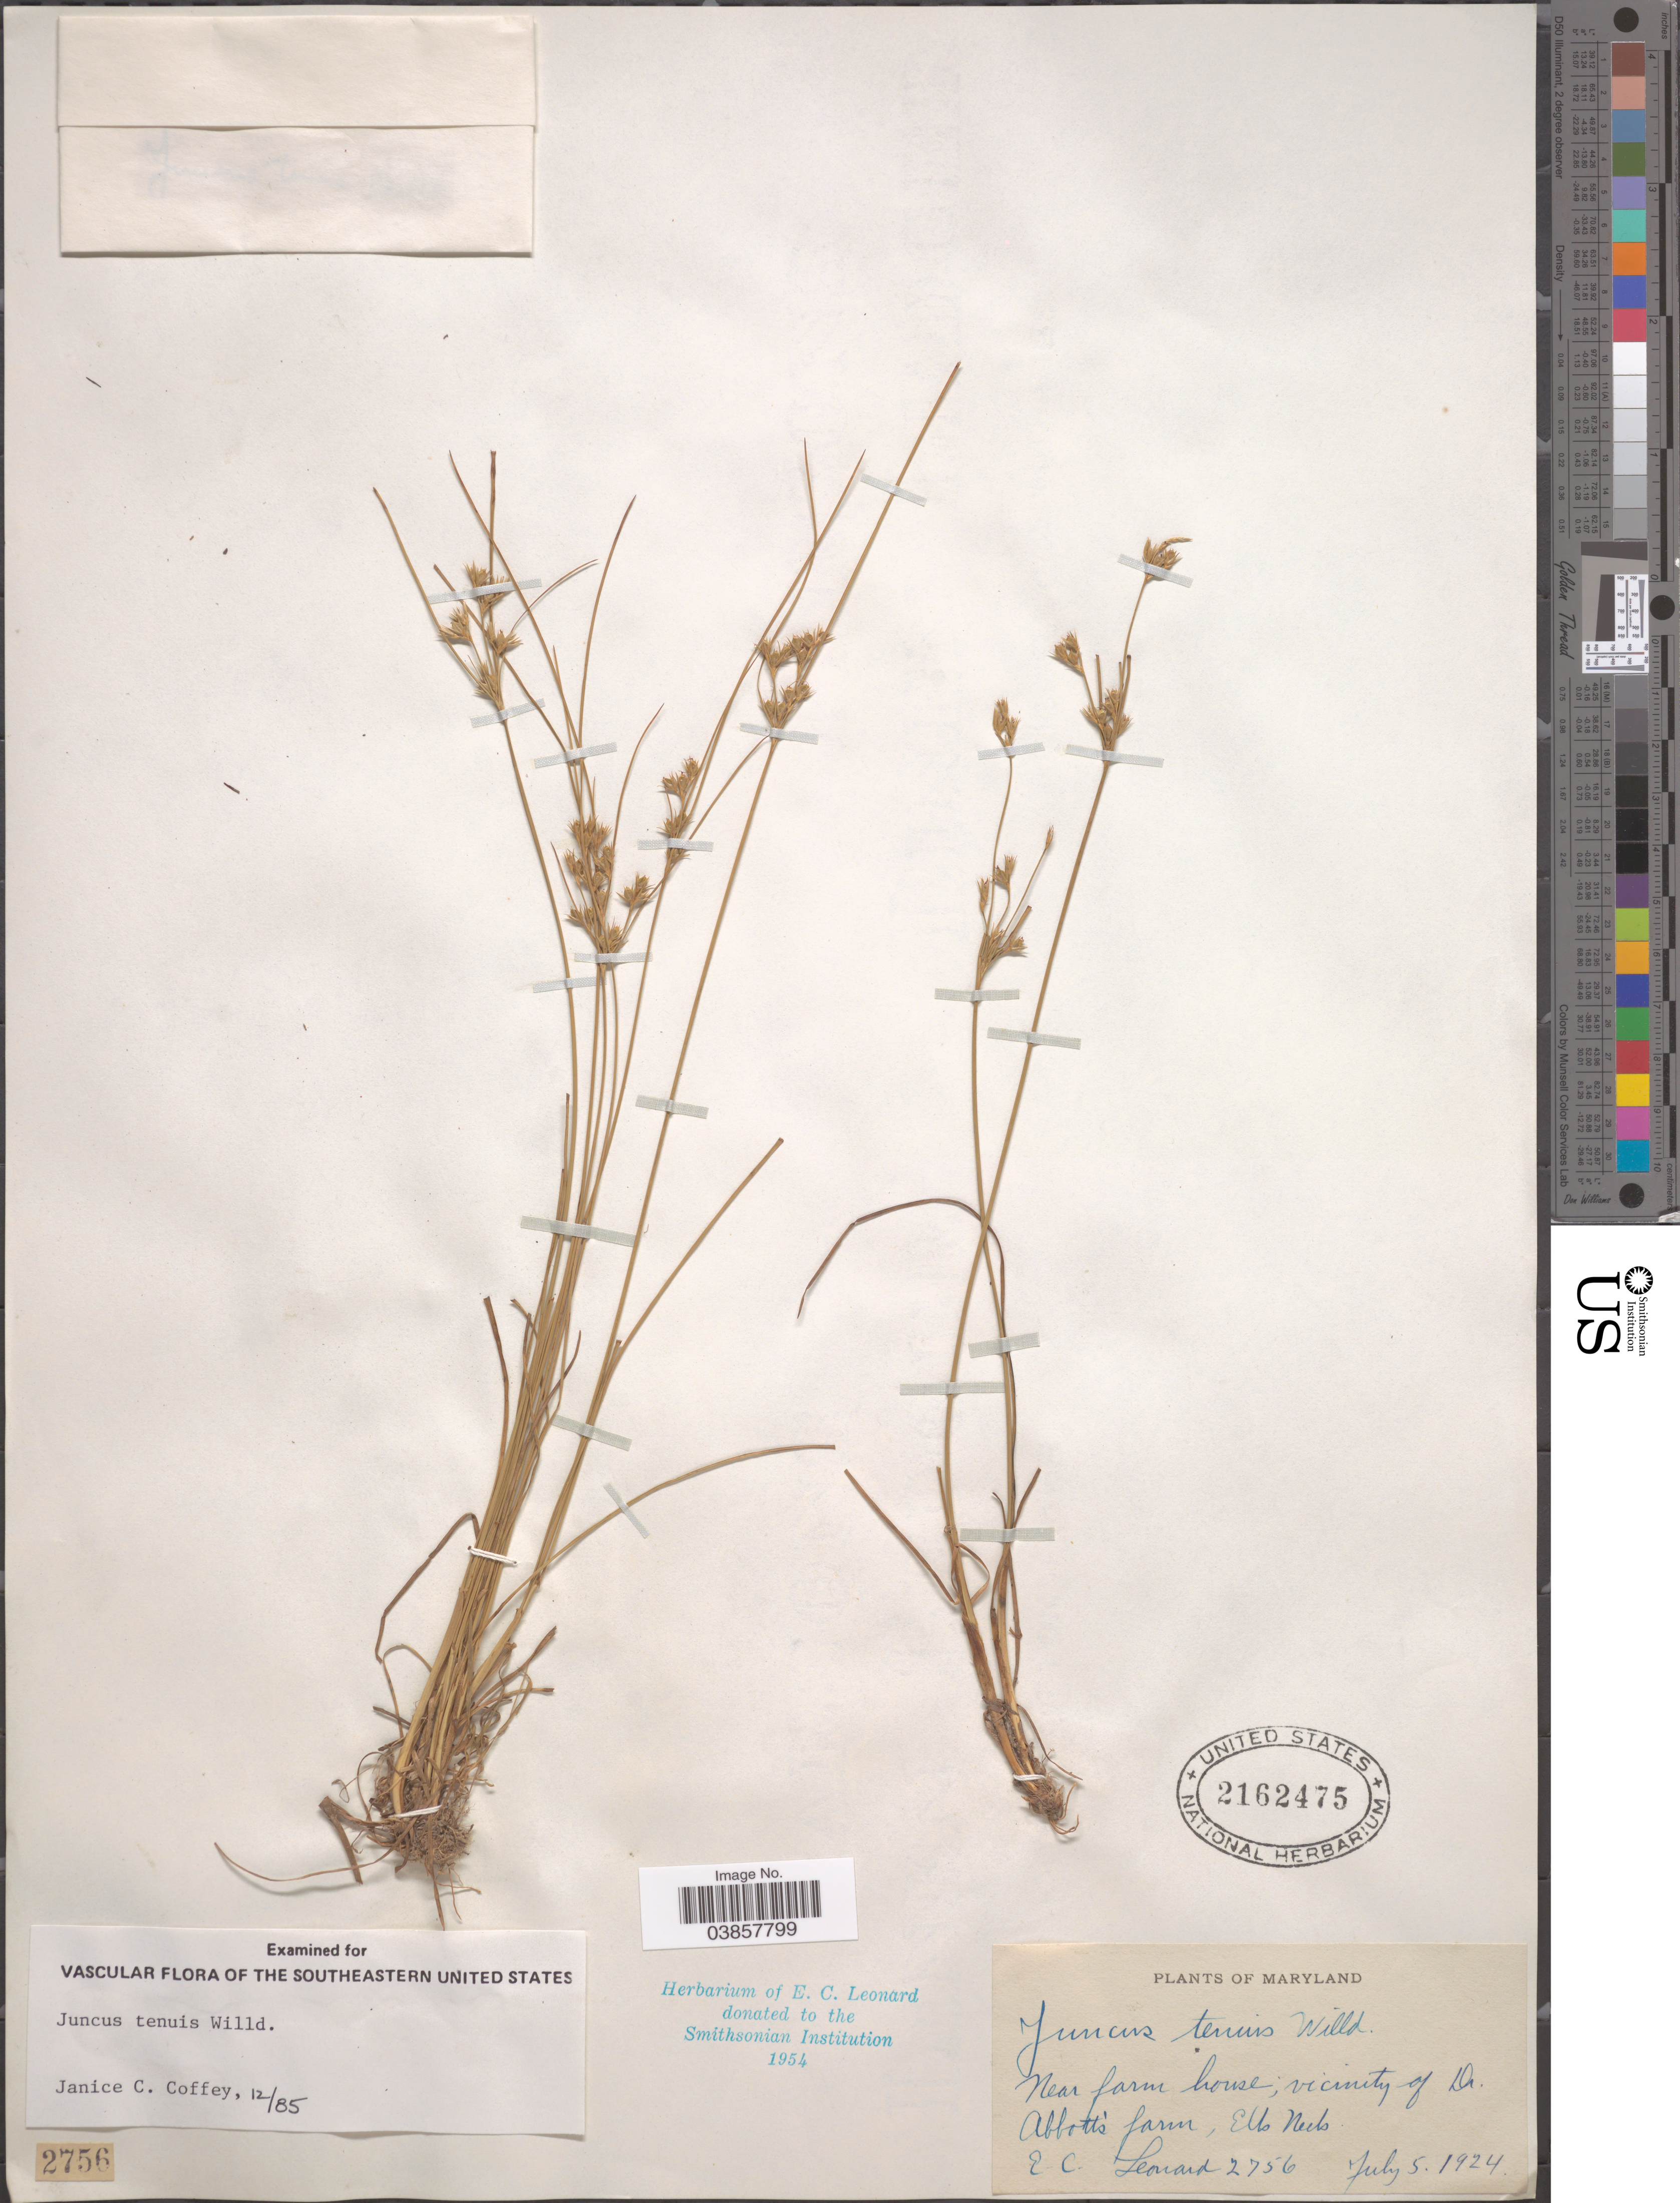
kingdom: Plantae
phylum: Tracheophyta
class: Liliopsida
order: Poales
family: Juncaceae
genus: Juncus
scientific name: Juncus tenuis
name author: Willd.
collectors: E. C. Leonard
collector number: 2756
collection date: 1924-07-05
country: United States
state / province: Maryland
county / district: Cecil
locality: Near farm house, vicinity of Dr. Abbott's farm, Elb Mts.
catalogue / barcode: US 2162475